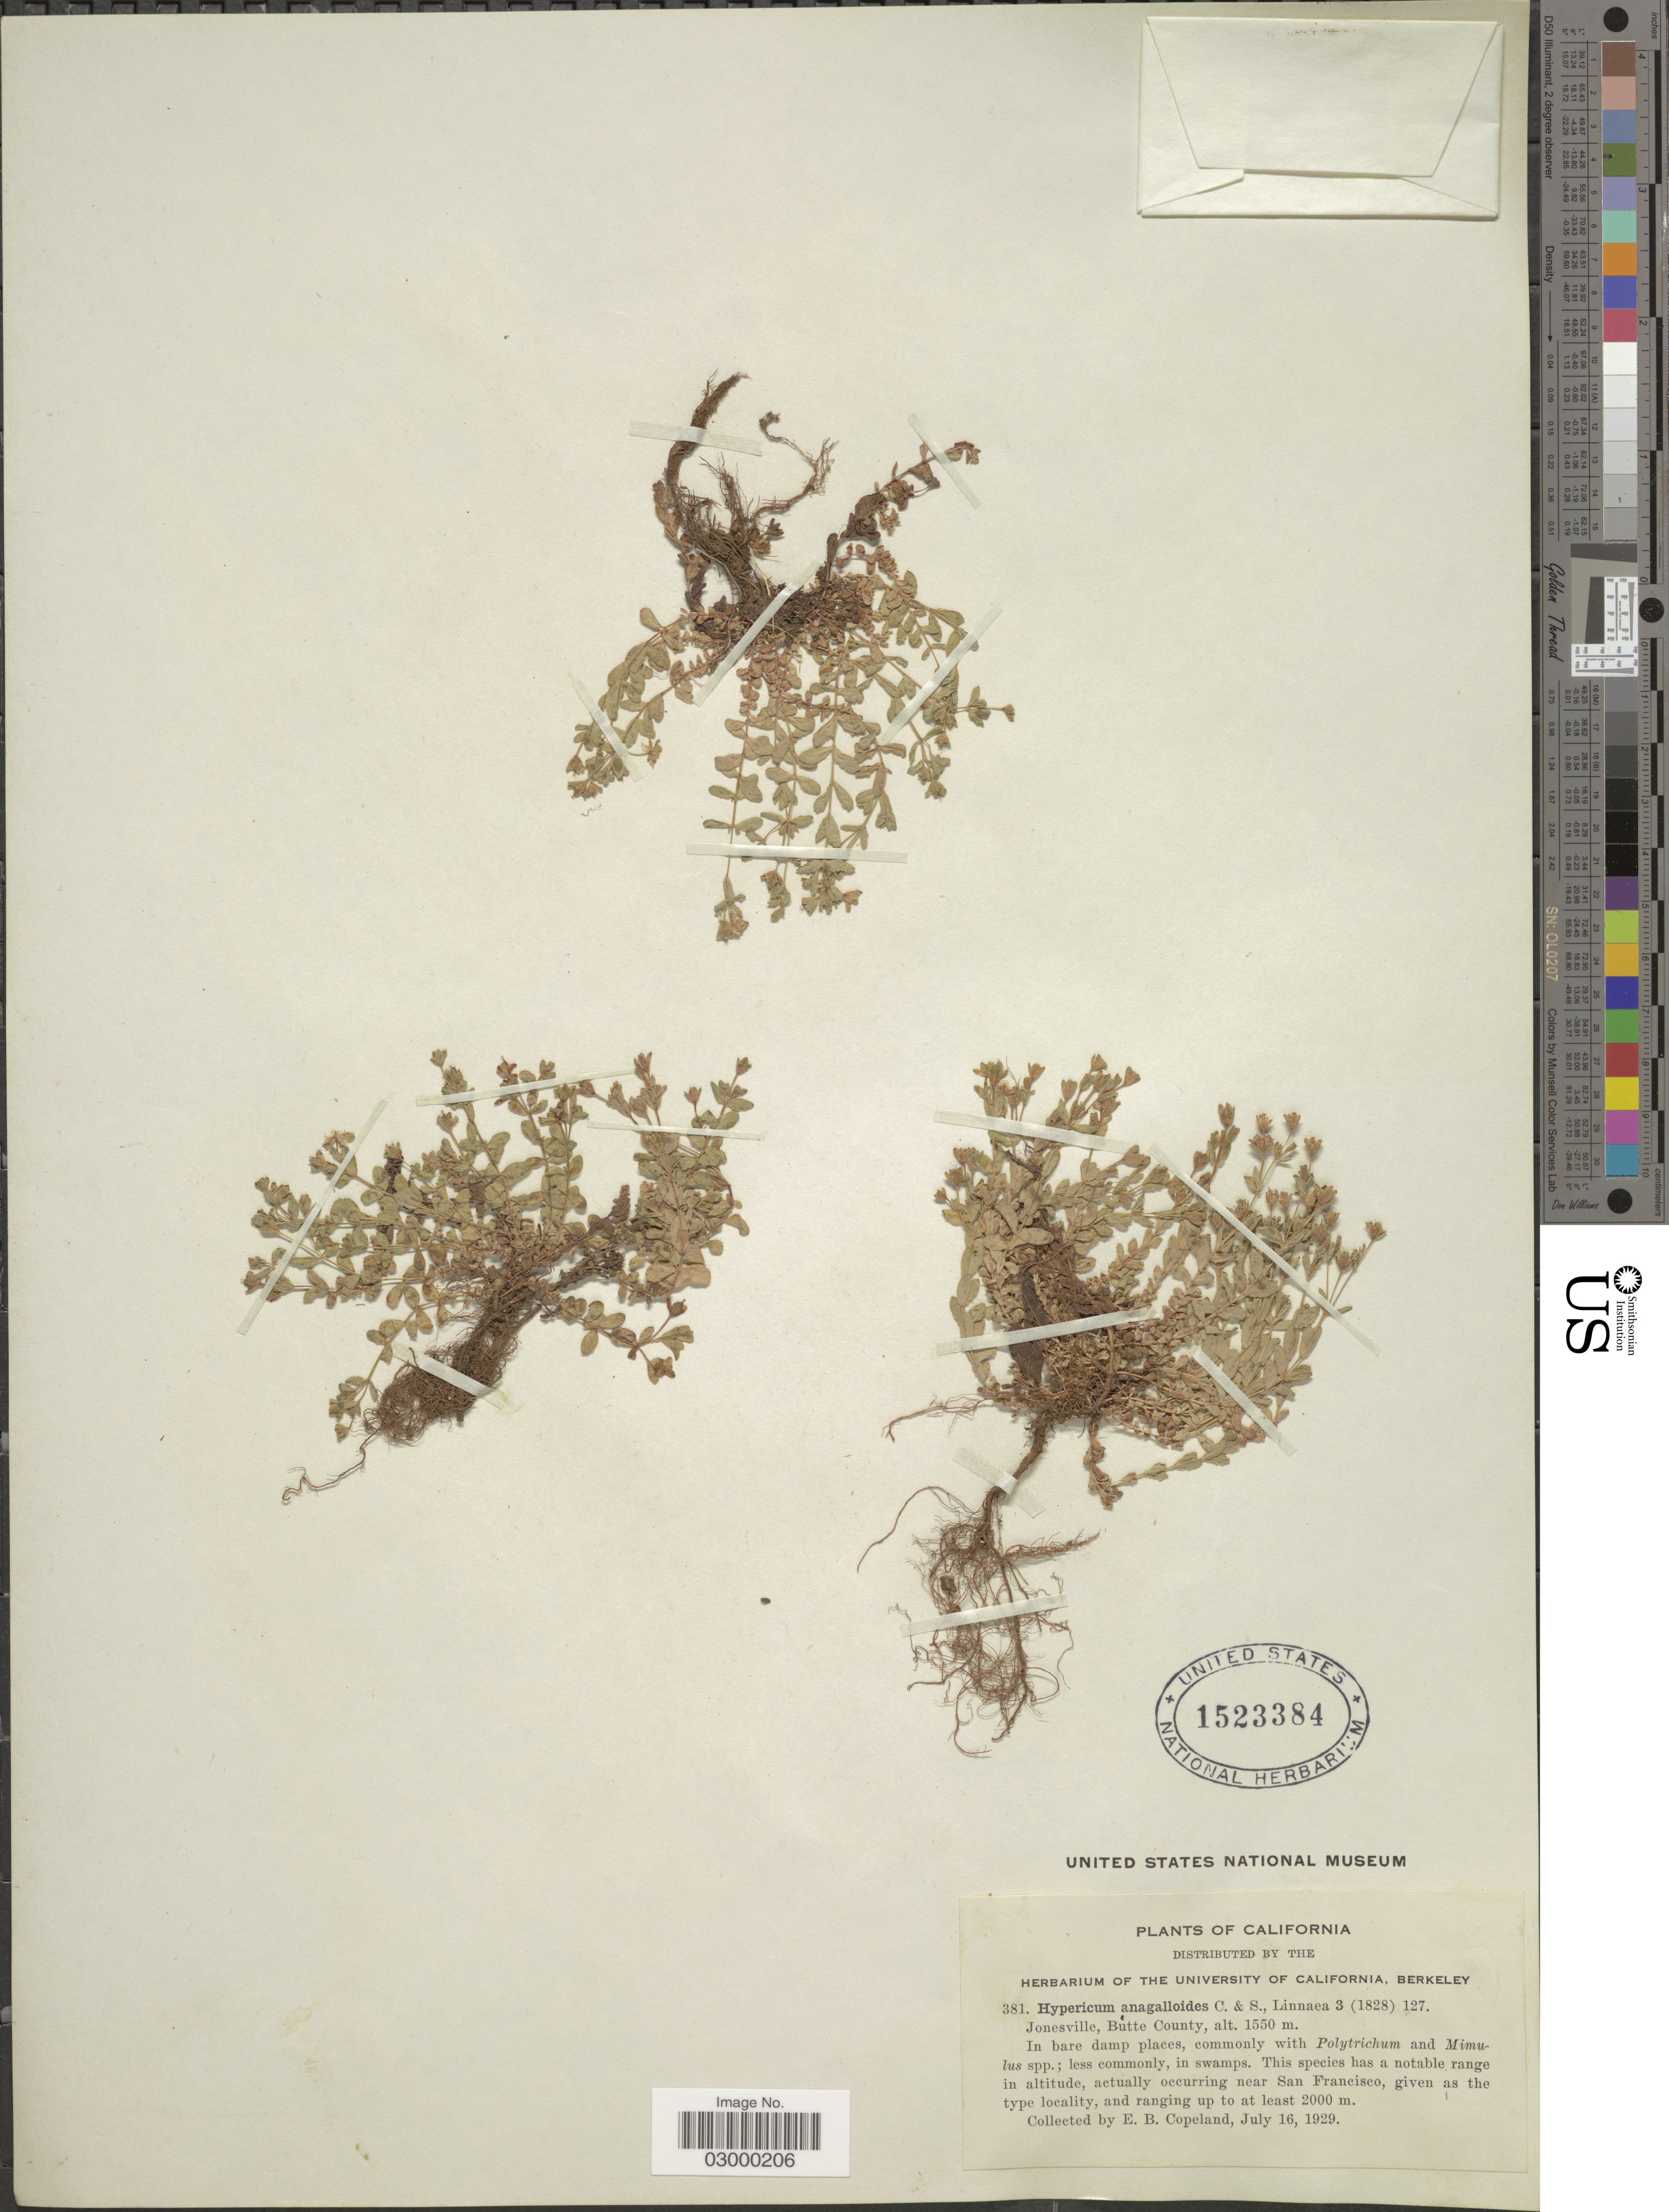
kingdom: Plantae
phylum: Tracheophyta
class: Magnoliopsida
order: Malpighiales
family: Hypericaceae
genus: Hypericum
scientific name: Hypericum anagalloides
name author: Cham. & Schltdl.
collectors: E. B. Copeland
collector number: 381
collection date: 1929-07-16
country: United States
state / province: California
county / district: Butte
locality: Jonesville, Butte County, actually accuring near San Francisco.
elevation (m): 2000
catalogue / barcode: US 1523384